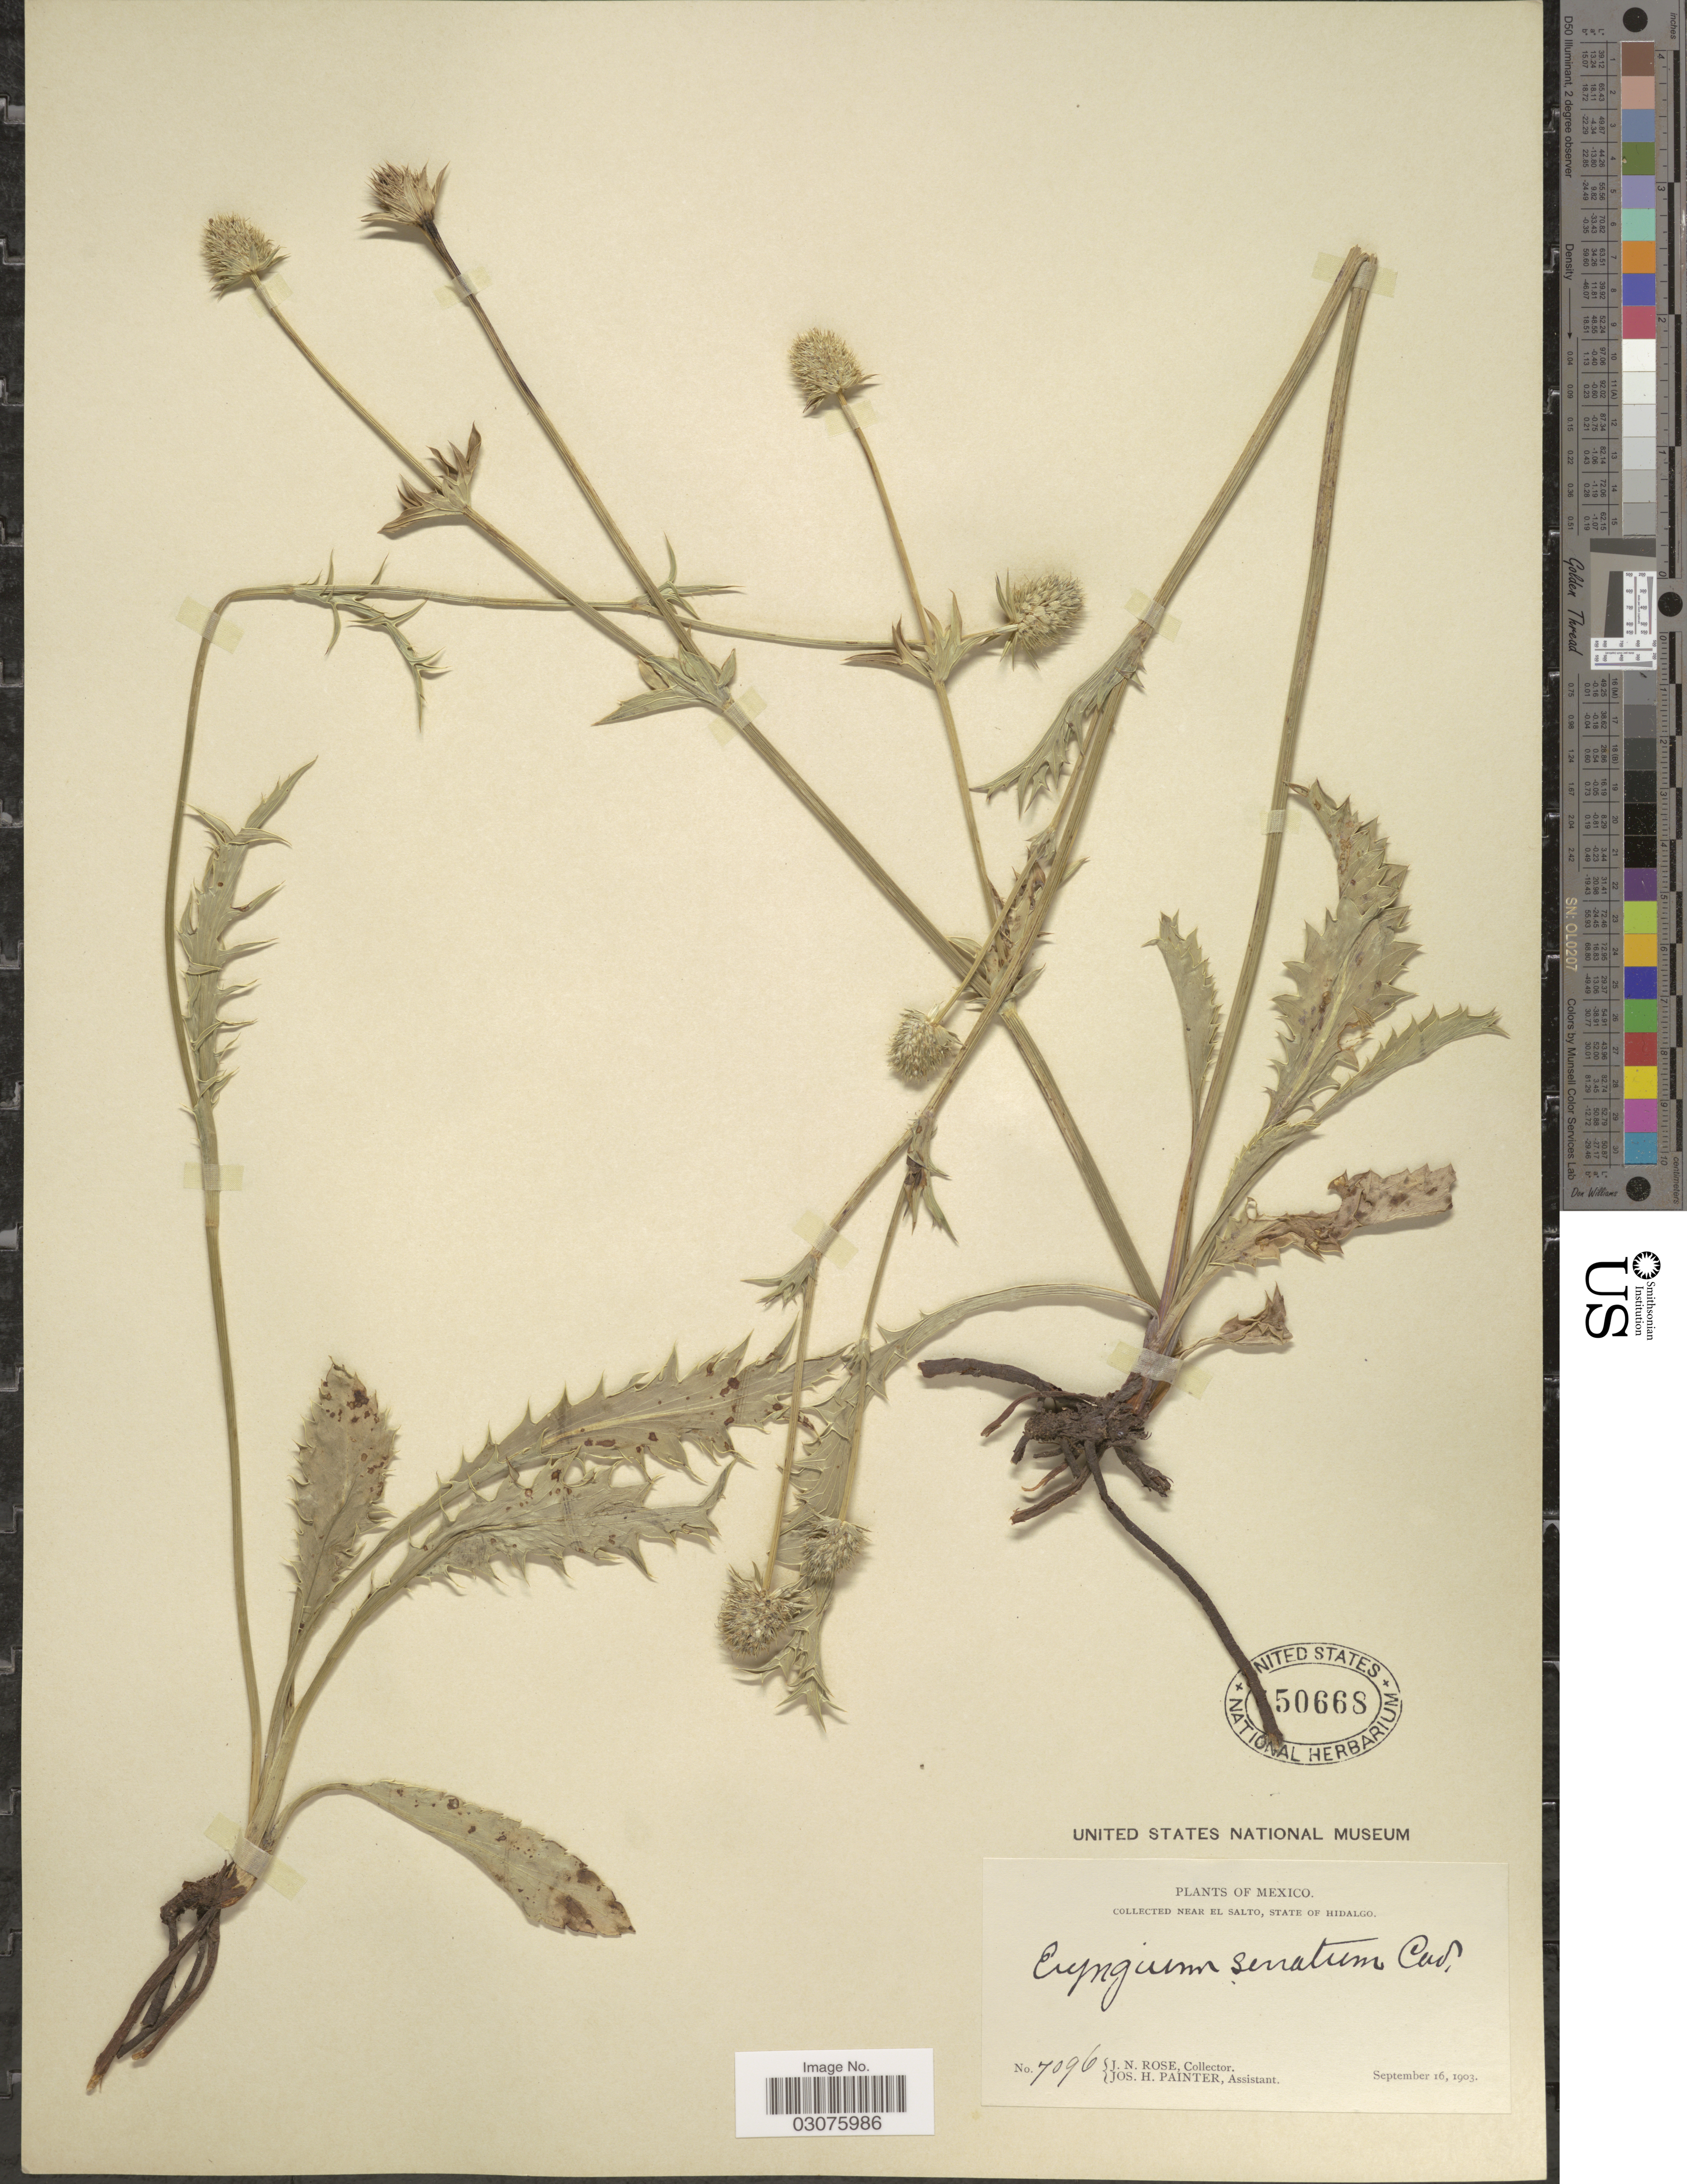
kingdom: Plantae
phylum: Tracheophyta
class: Magnoliopsida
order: Apiales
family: Apiaceae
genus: Eryngium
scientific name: Eryngium serratum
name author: Cav.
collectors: J. N. Rose & J. H. Painter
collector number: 7096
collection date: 1903-09-16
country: Mexico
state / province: Hidalgo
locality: Collected near El Salto, State of Hidalgo.